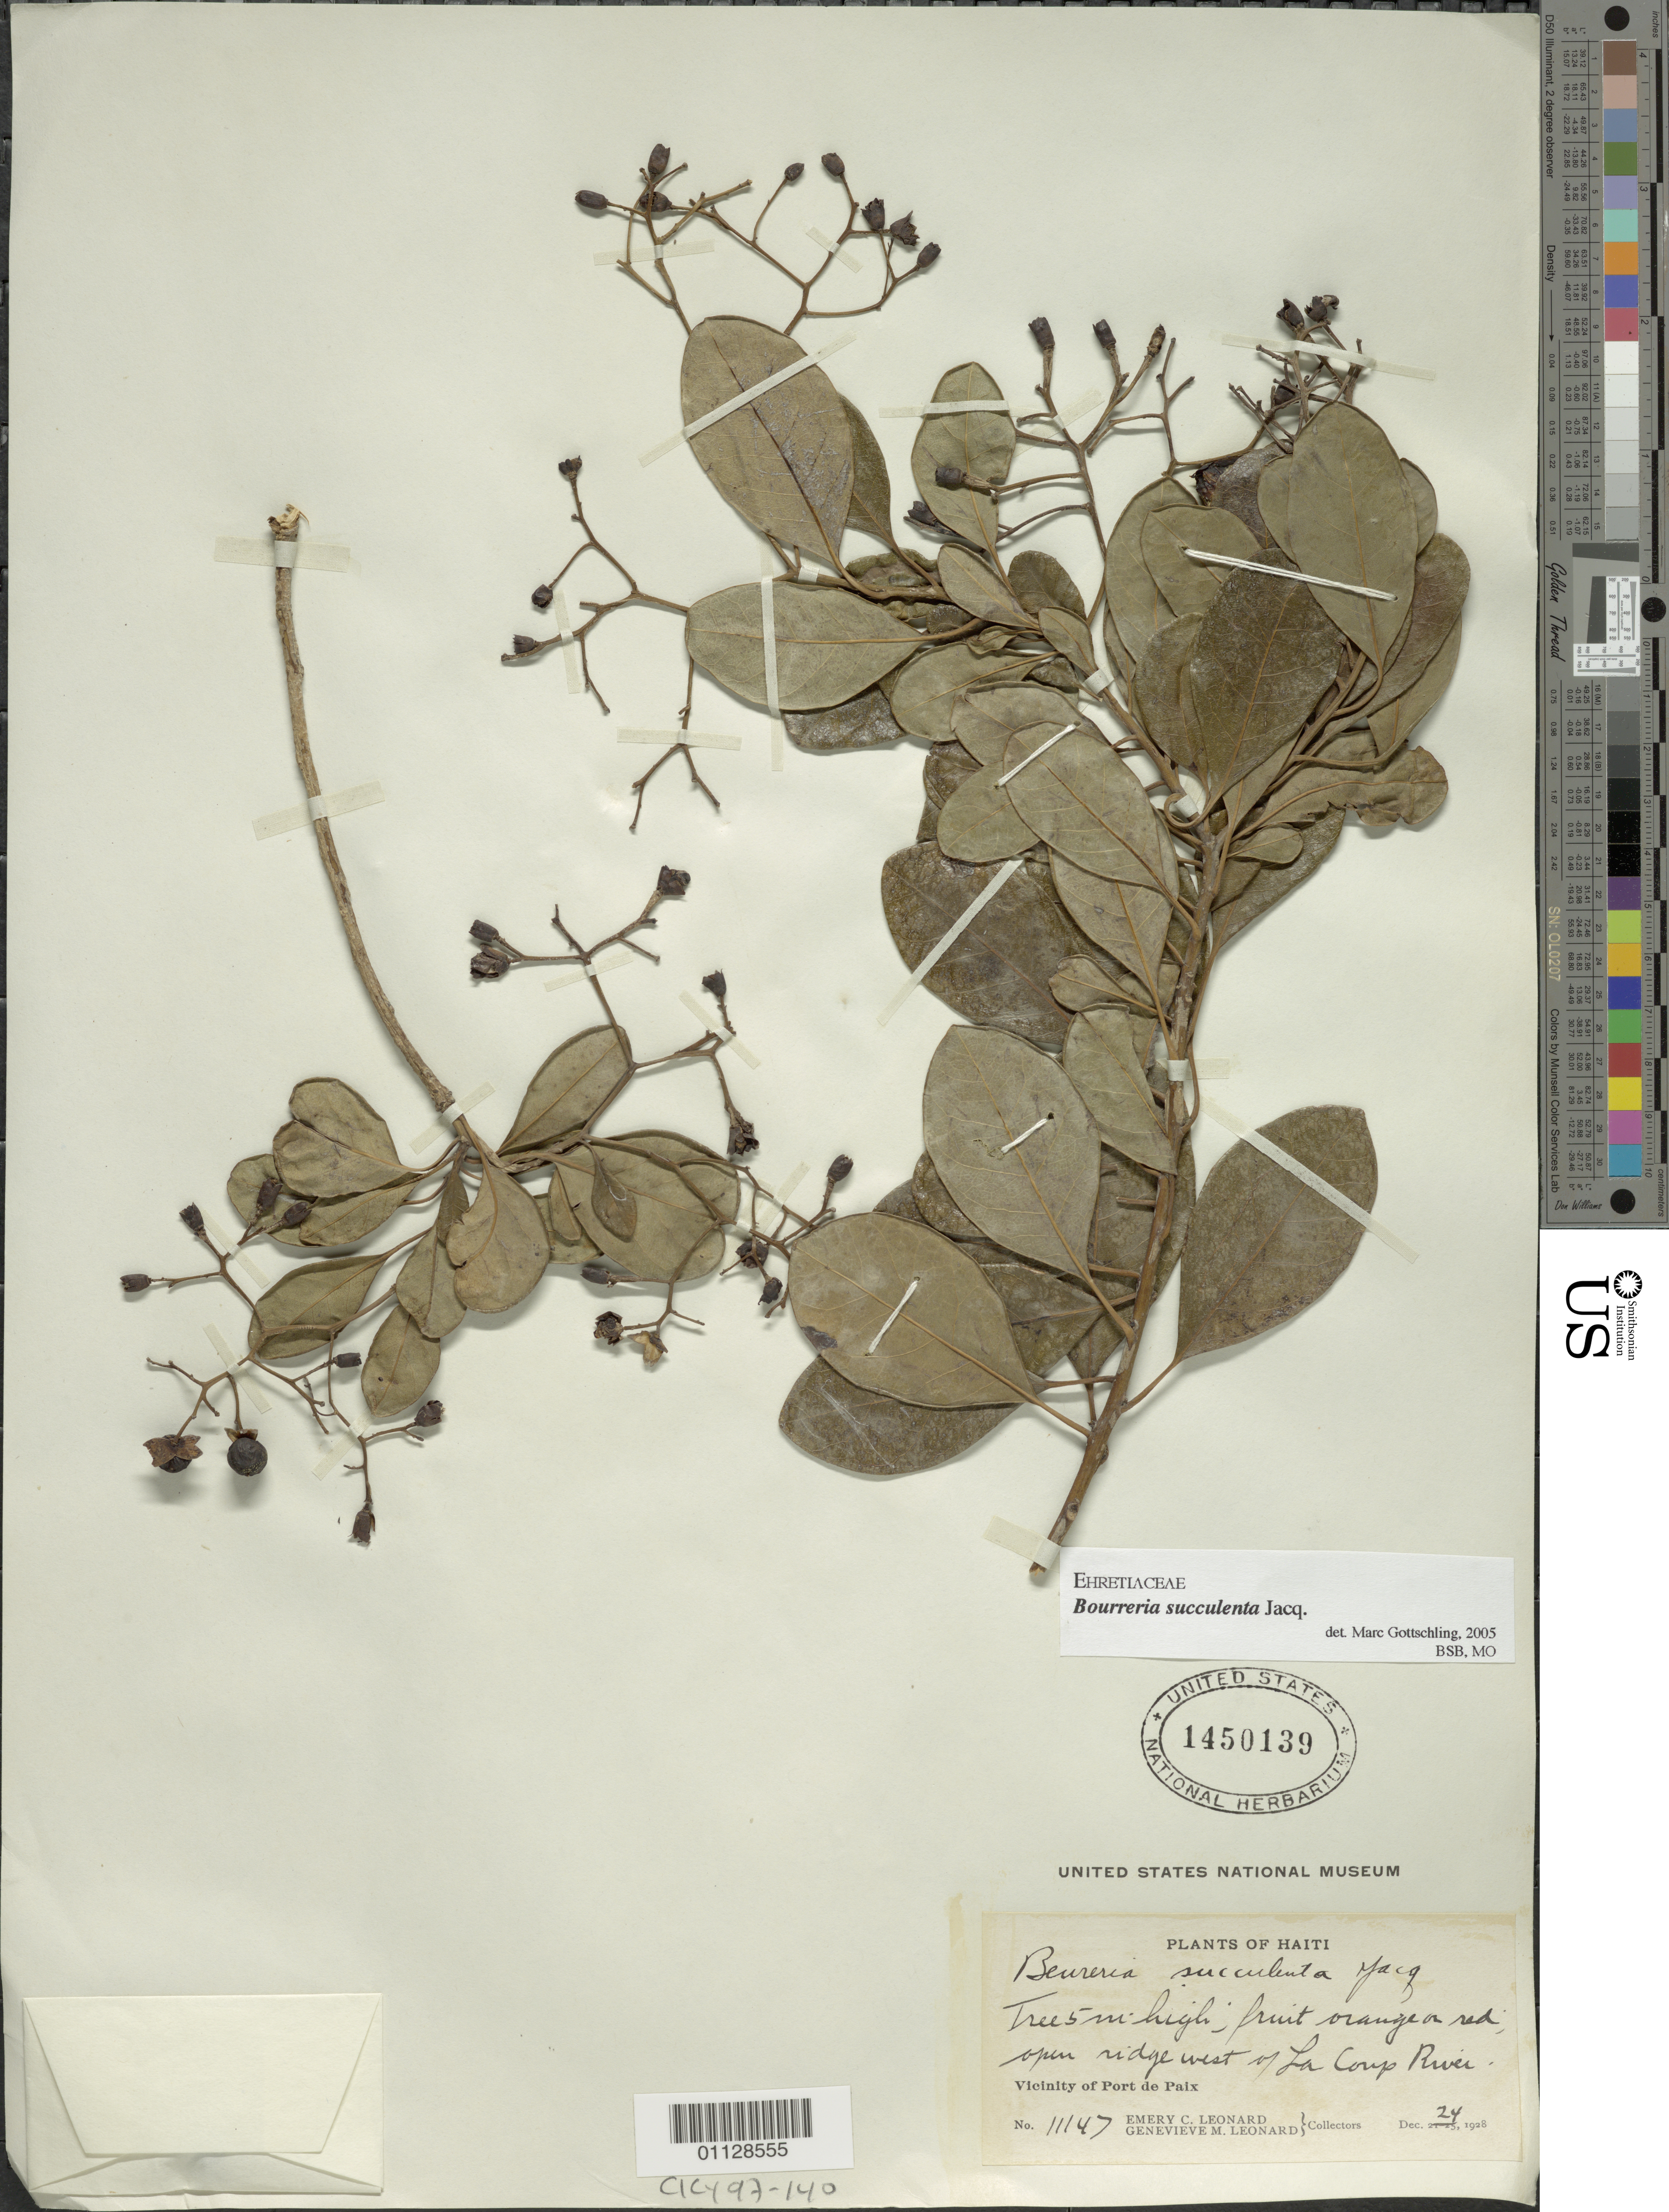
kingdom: Plantae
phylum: Tracheophyta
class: Magnoliopsida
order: Boraginales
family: Ehretiaceae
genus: Bourreria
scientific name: Bourreria succulenta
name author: Jacq.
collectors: E. C. Leonard & G. M. Leonard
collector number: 11147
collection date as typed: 24 Dec 1928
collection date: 1928-12-24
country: Haiti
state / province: Nord-Óuest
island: Hispaniola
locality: Vicinity of Port de Paix: Open ridge W of La Coup River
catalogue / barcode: US 1450139